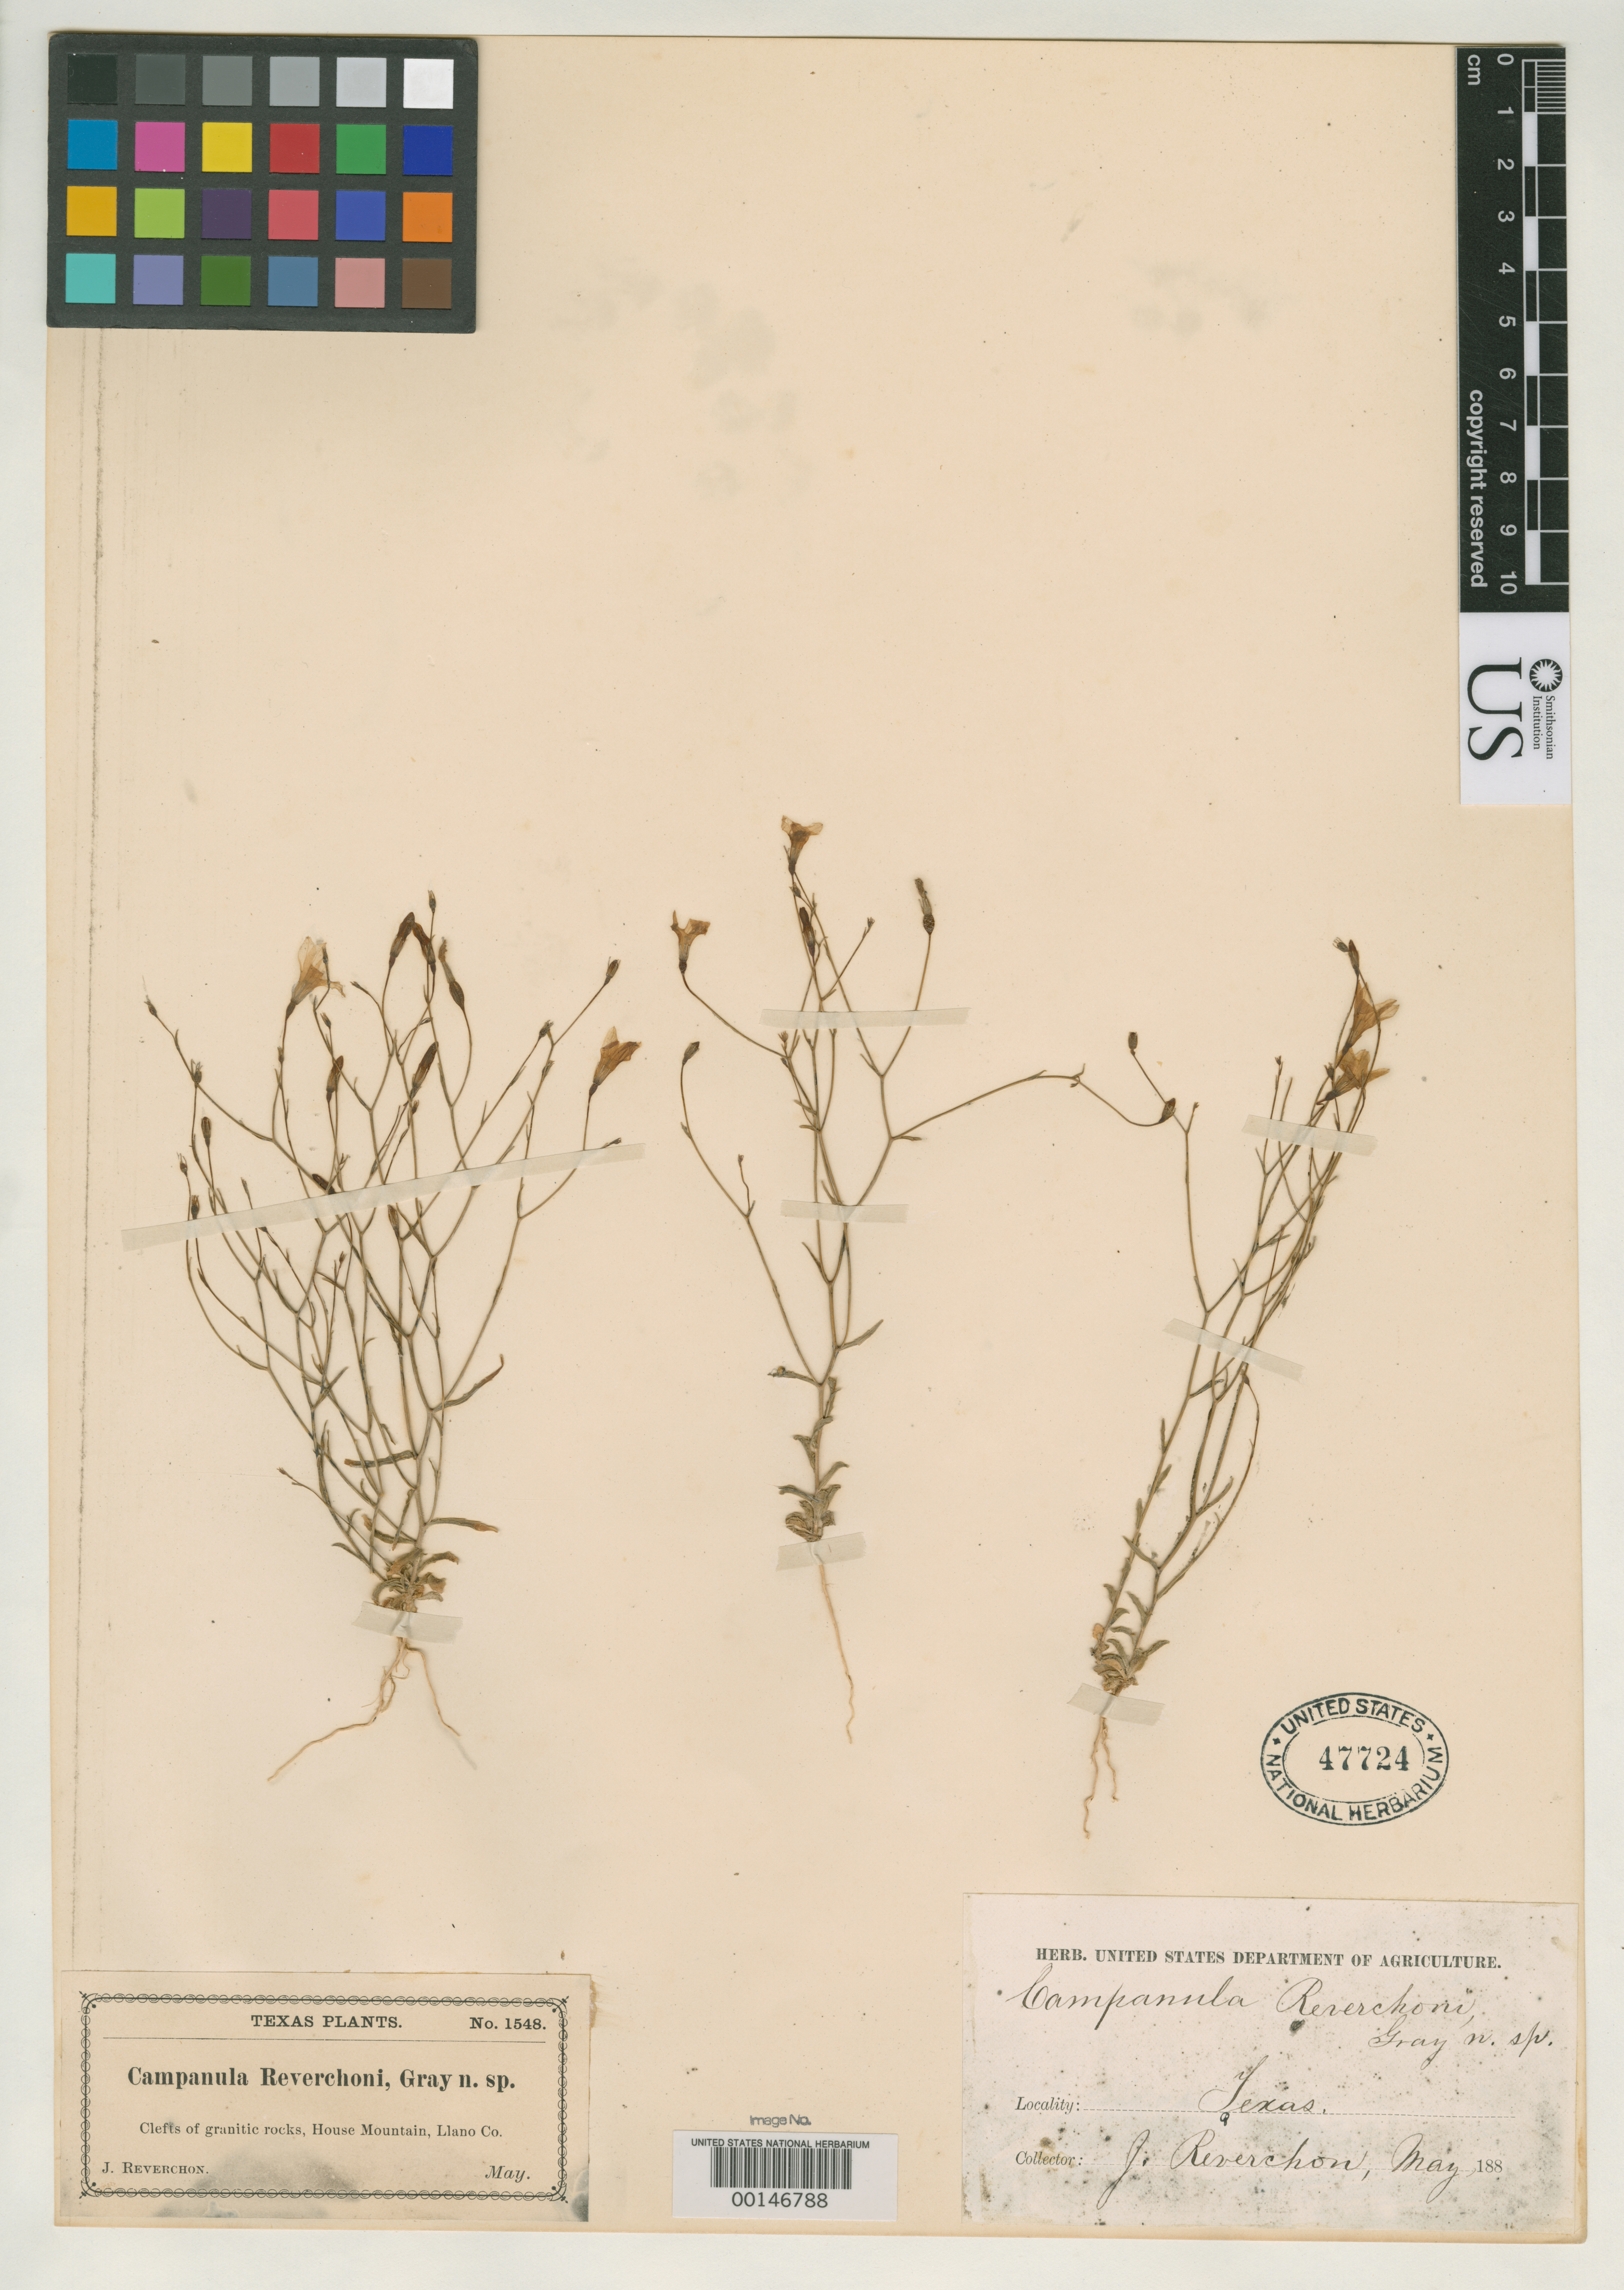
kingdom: Plantae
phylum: Tracheophyta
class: Magnoliopsida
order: Asterales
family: Campanulaceae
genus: Campanula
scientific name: Campanula reverchonii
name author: A. Gray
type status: Type Collection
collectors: J. Reverchon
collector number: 1548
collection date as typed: May 1885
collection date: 1885-05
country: United States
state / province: Texas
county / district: Llano / Burnet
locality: House Mountain.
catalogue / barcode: US 47724